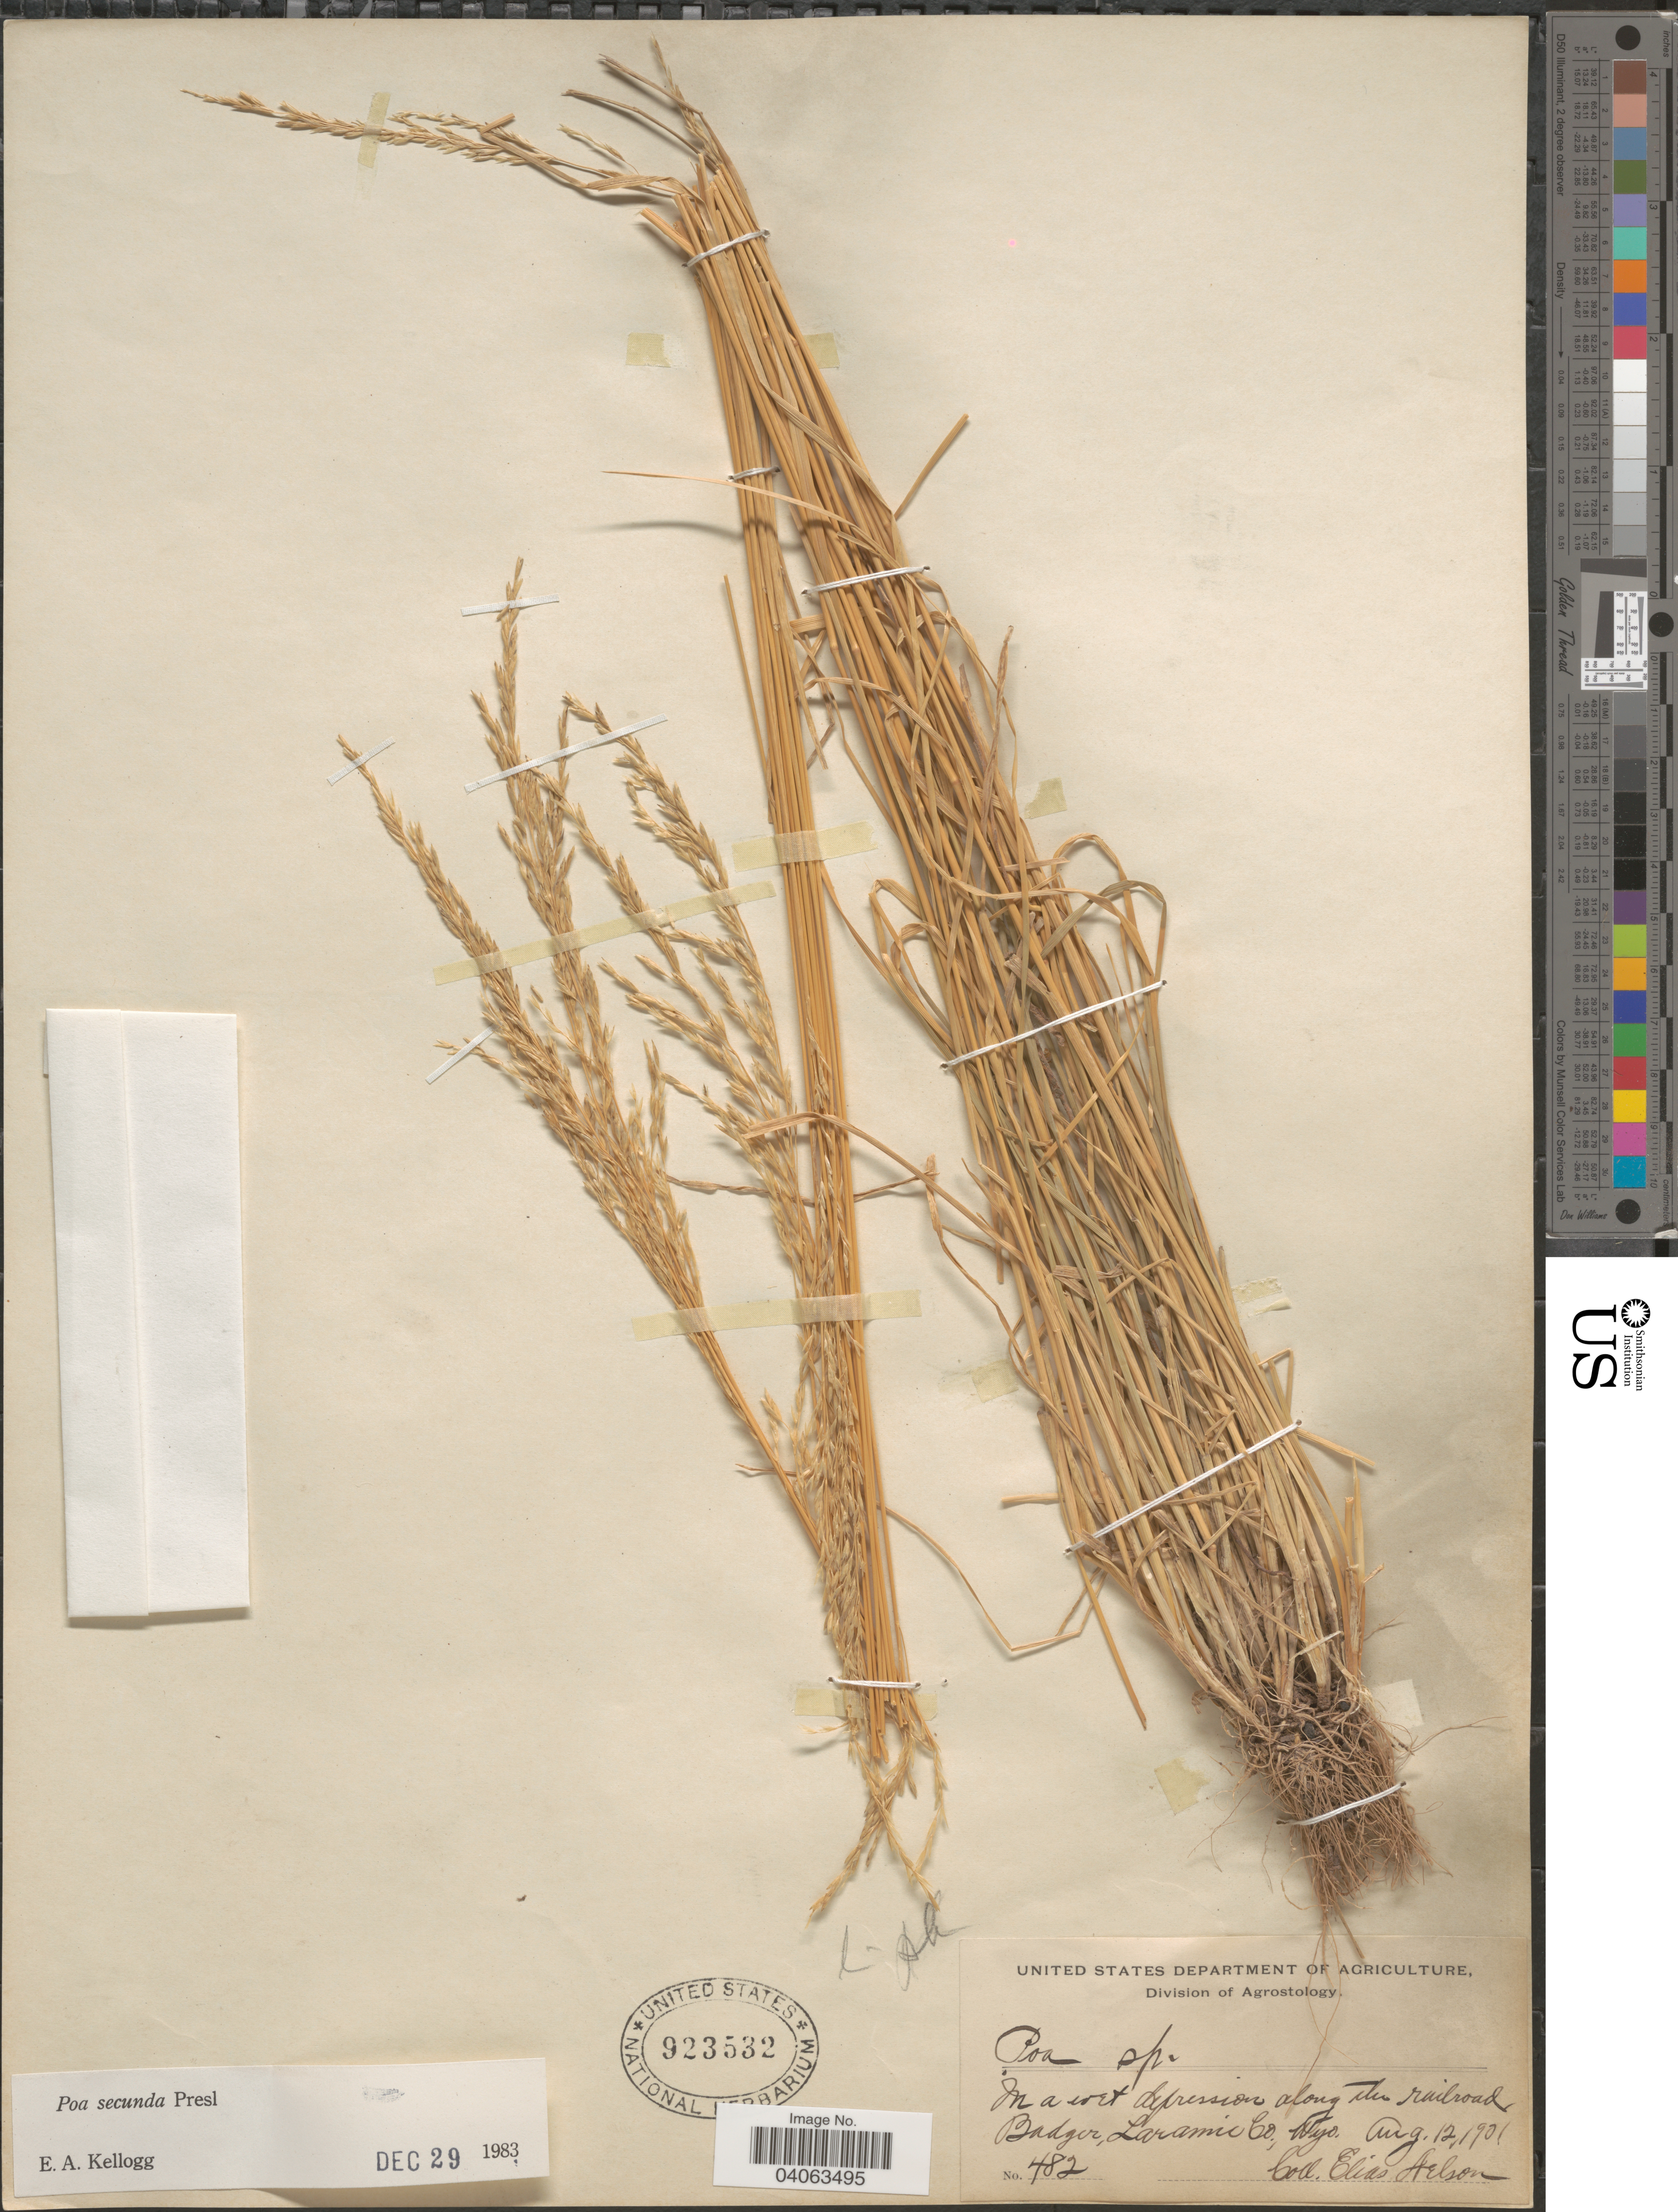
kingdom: Plantae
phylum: Tracheophyta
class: Liliopsida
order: Poales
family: Poaceae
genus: Poa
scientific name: Poa secunda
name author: J. Presl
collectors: E. Nelson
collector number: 482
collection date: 1901-08-12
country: United States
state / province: Wyoming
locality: In a wet depression along the railroad, Badger, Laramie Co.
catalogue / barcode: US 923532